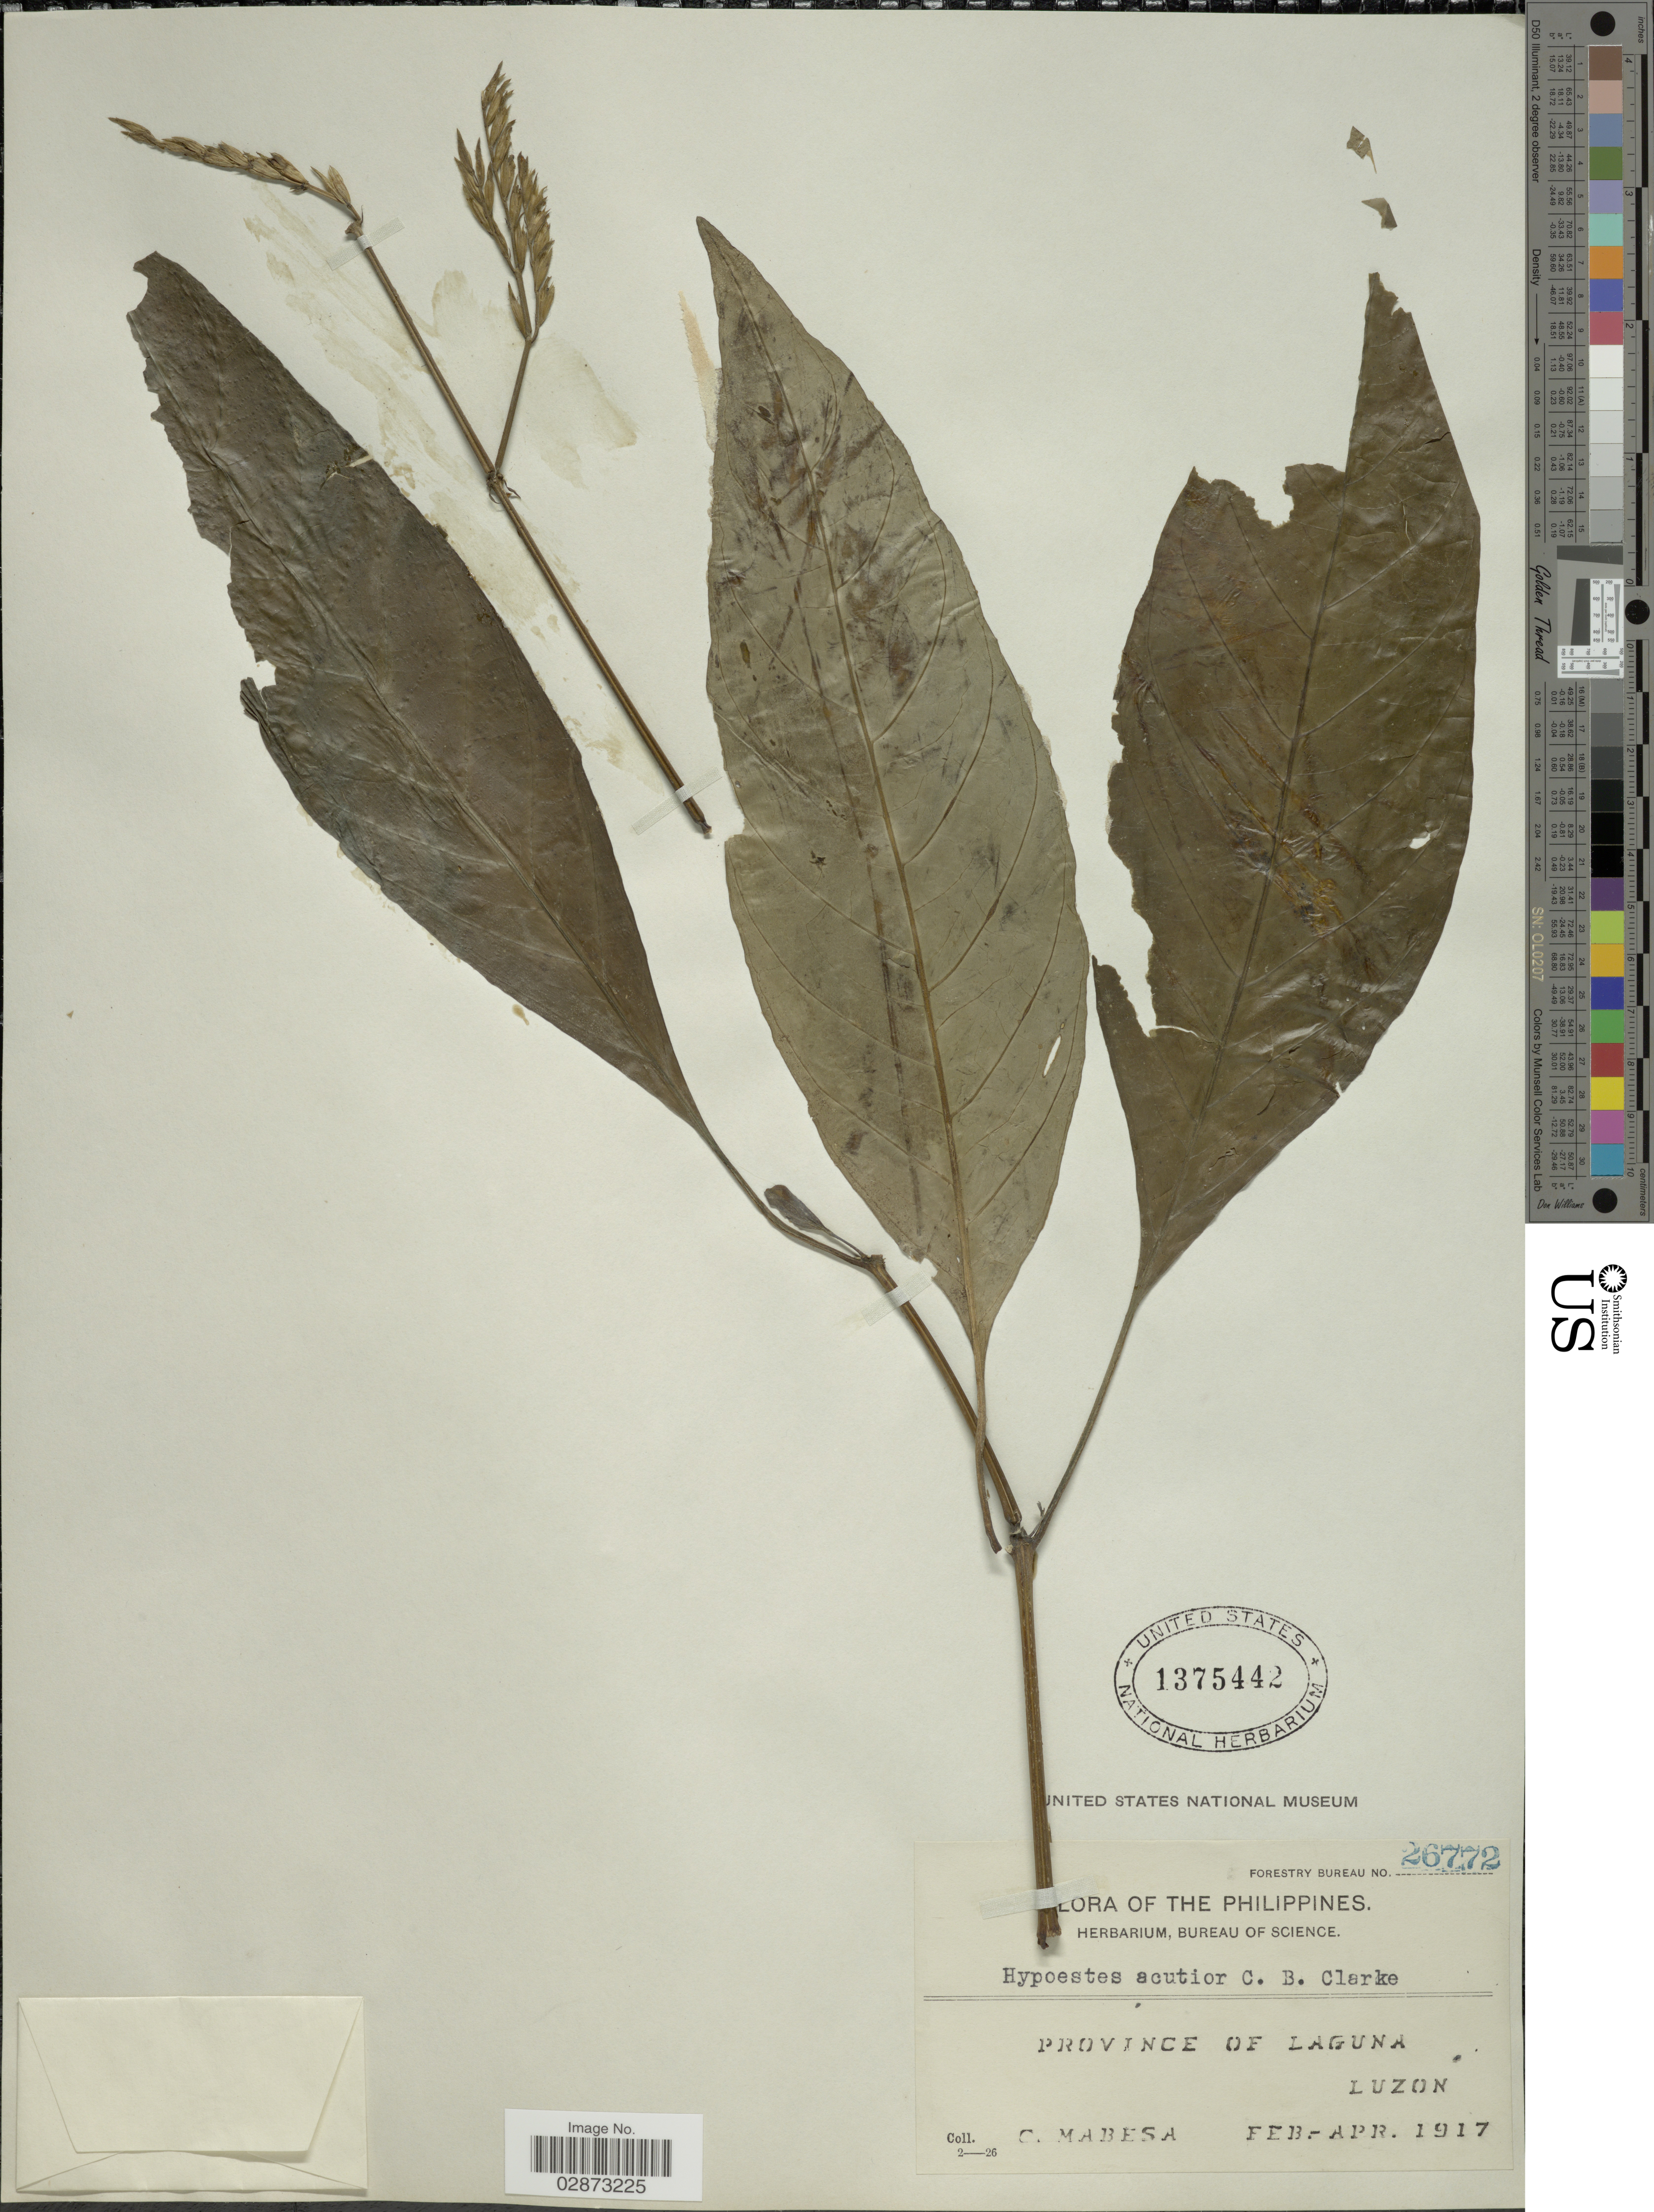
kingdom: Plantae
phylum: Tracheophyta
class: Magnoliopsida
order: Lamiales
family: Acanthaceae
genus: Hypoestes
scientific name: Hypoestes vidalii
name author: C.B. Clarke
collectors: C. Mabesa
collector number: Forestry Bureau 26772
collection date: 1917-02/1917-04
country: Philippines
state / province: Calabarzon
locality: Province of Laguna, Luzon.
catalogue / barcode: US 1375442